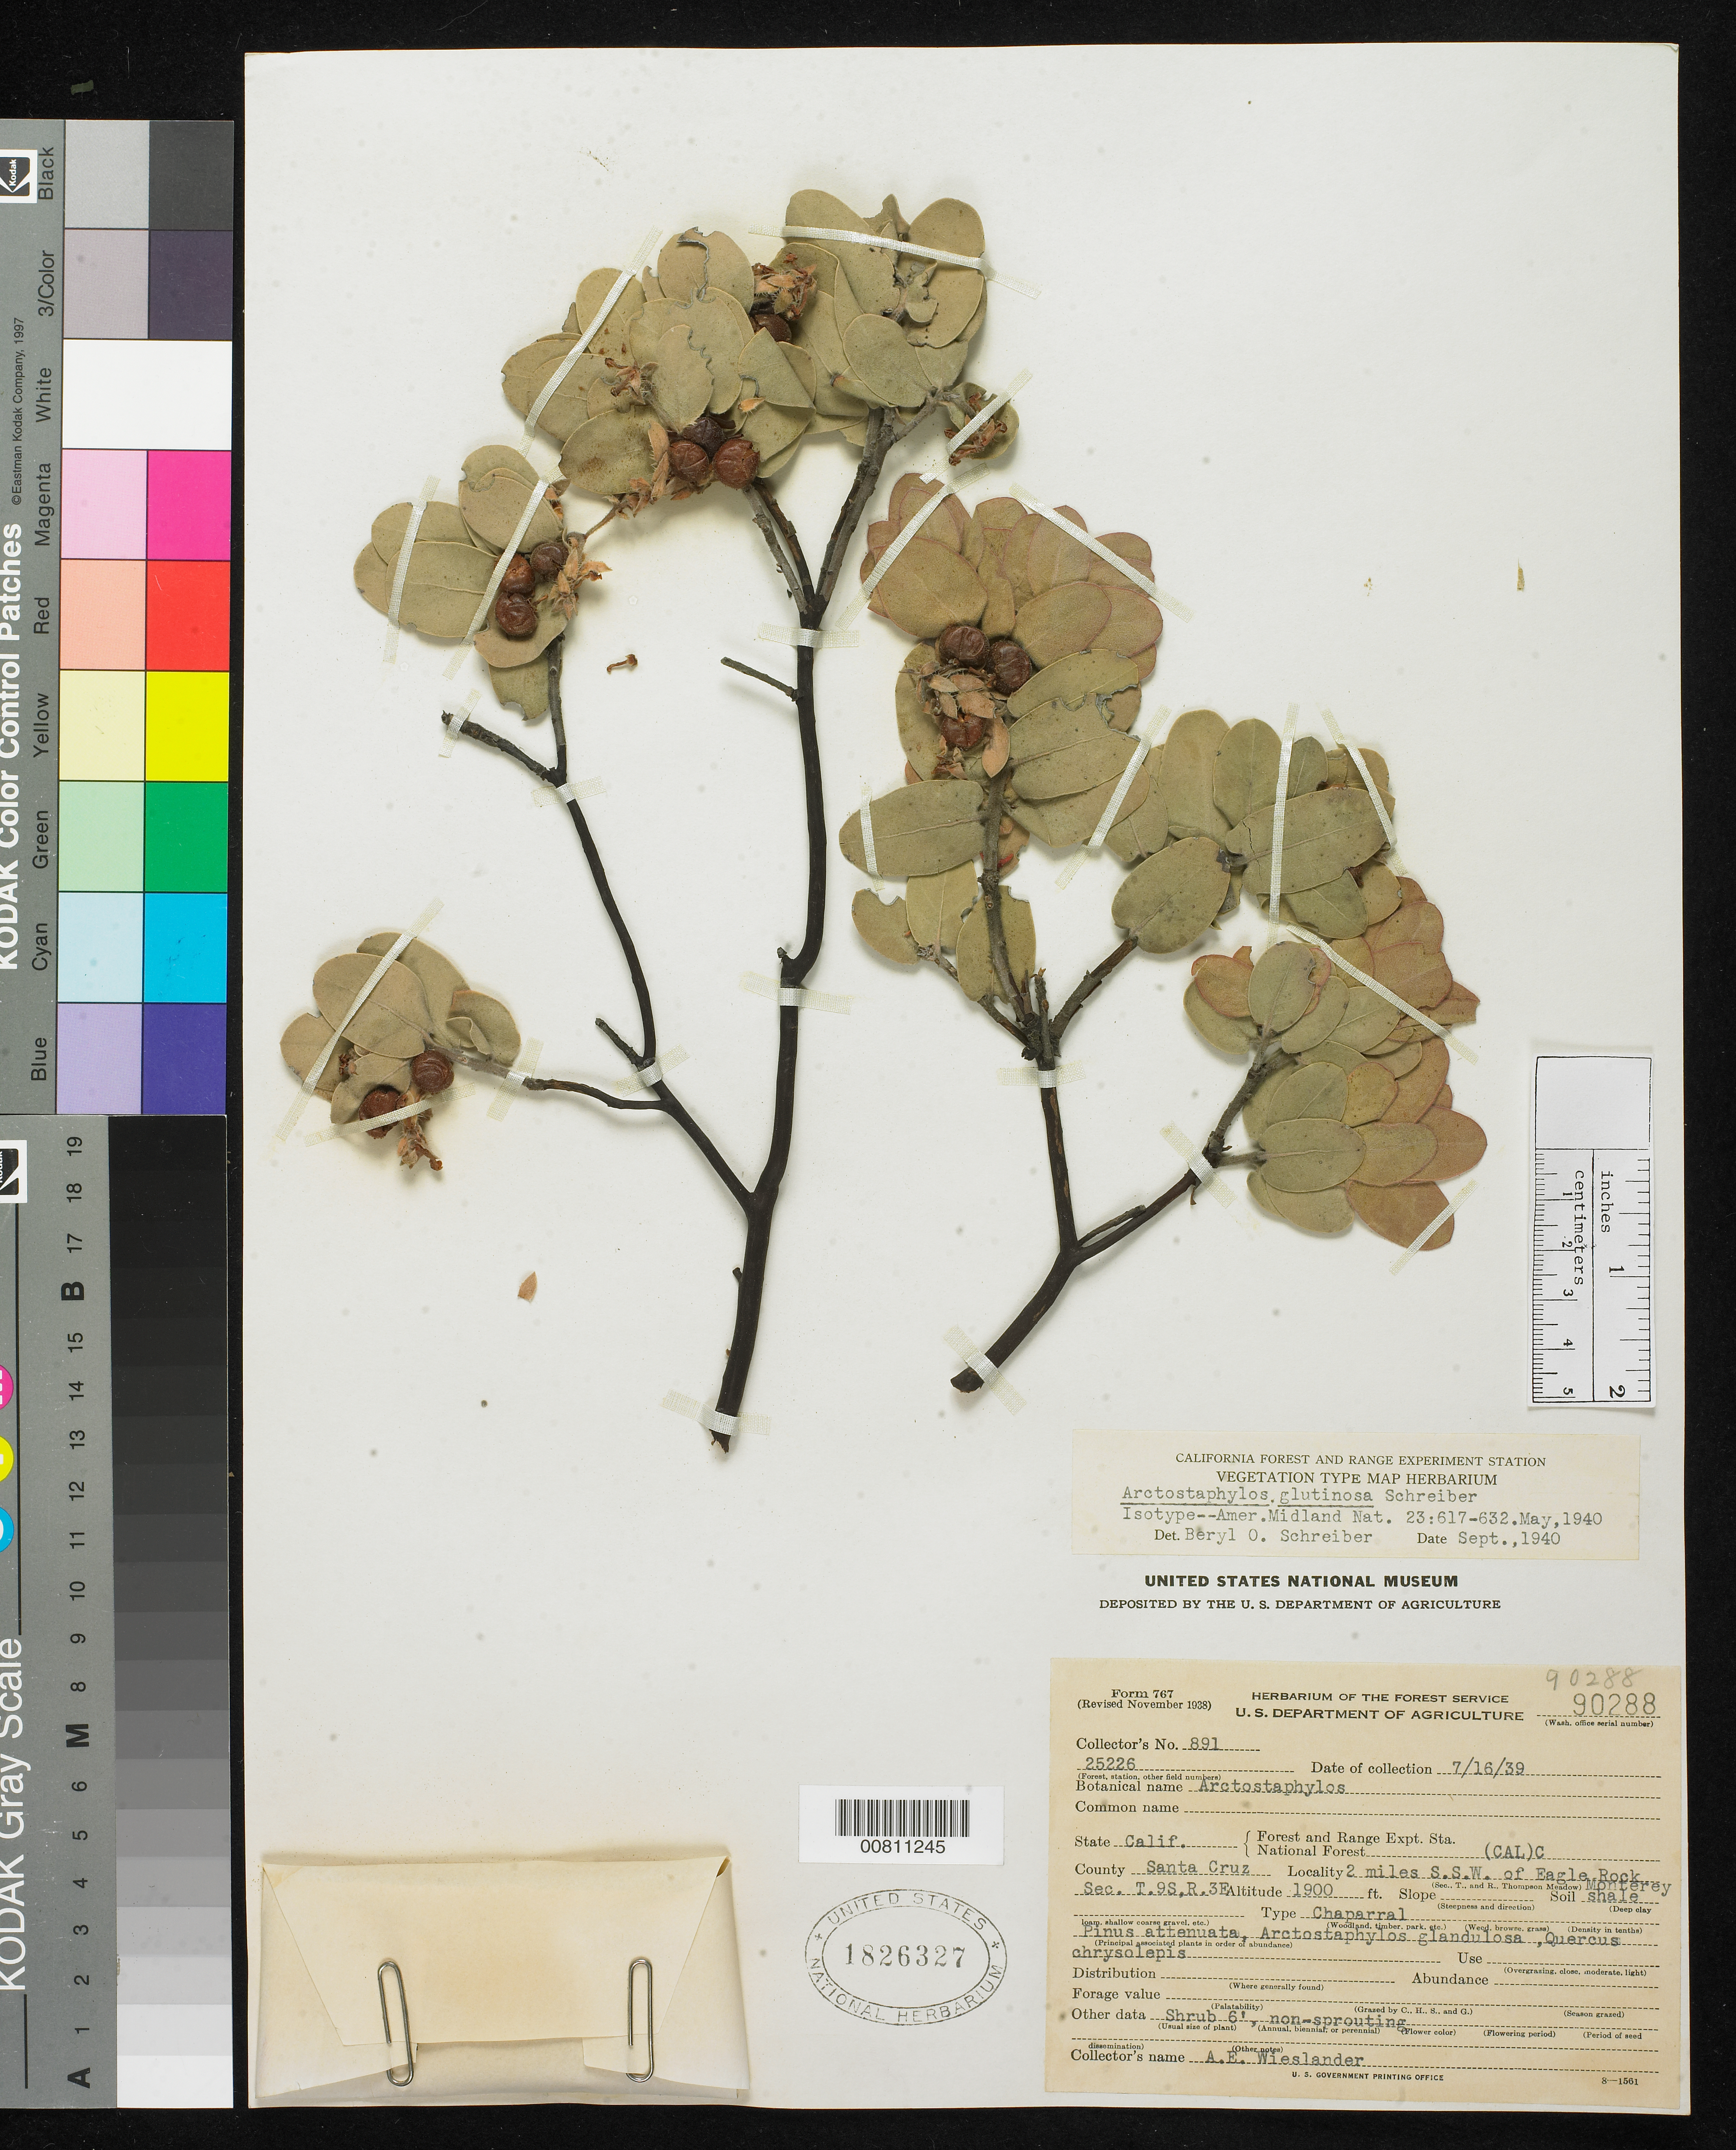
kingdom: Plantae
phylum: Tracheophyta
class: Magnoliopsida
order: Ericales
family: Ericaceae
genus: Arctostaphylos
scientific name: Arctostaphylos glutinosa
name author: B. Schreiber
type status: Isosyntype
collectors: A. E. Wieslander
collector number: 891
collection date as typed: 16 Jul 1939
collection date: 1939-07-16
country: United States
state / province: California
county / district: Santa Cruz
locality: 2 mi SSW of Eagle Rock.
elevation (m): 579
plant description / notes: Annotated as isotype by B.O. Schreiber (1940) but protologue cites 3 different collections as "type".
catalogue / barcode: US 1826327